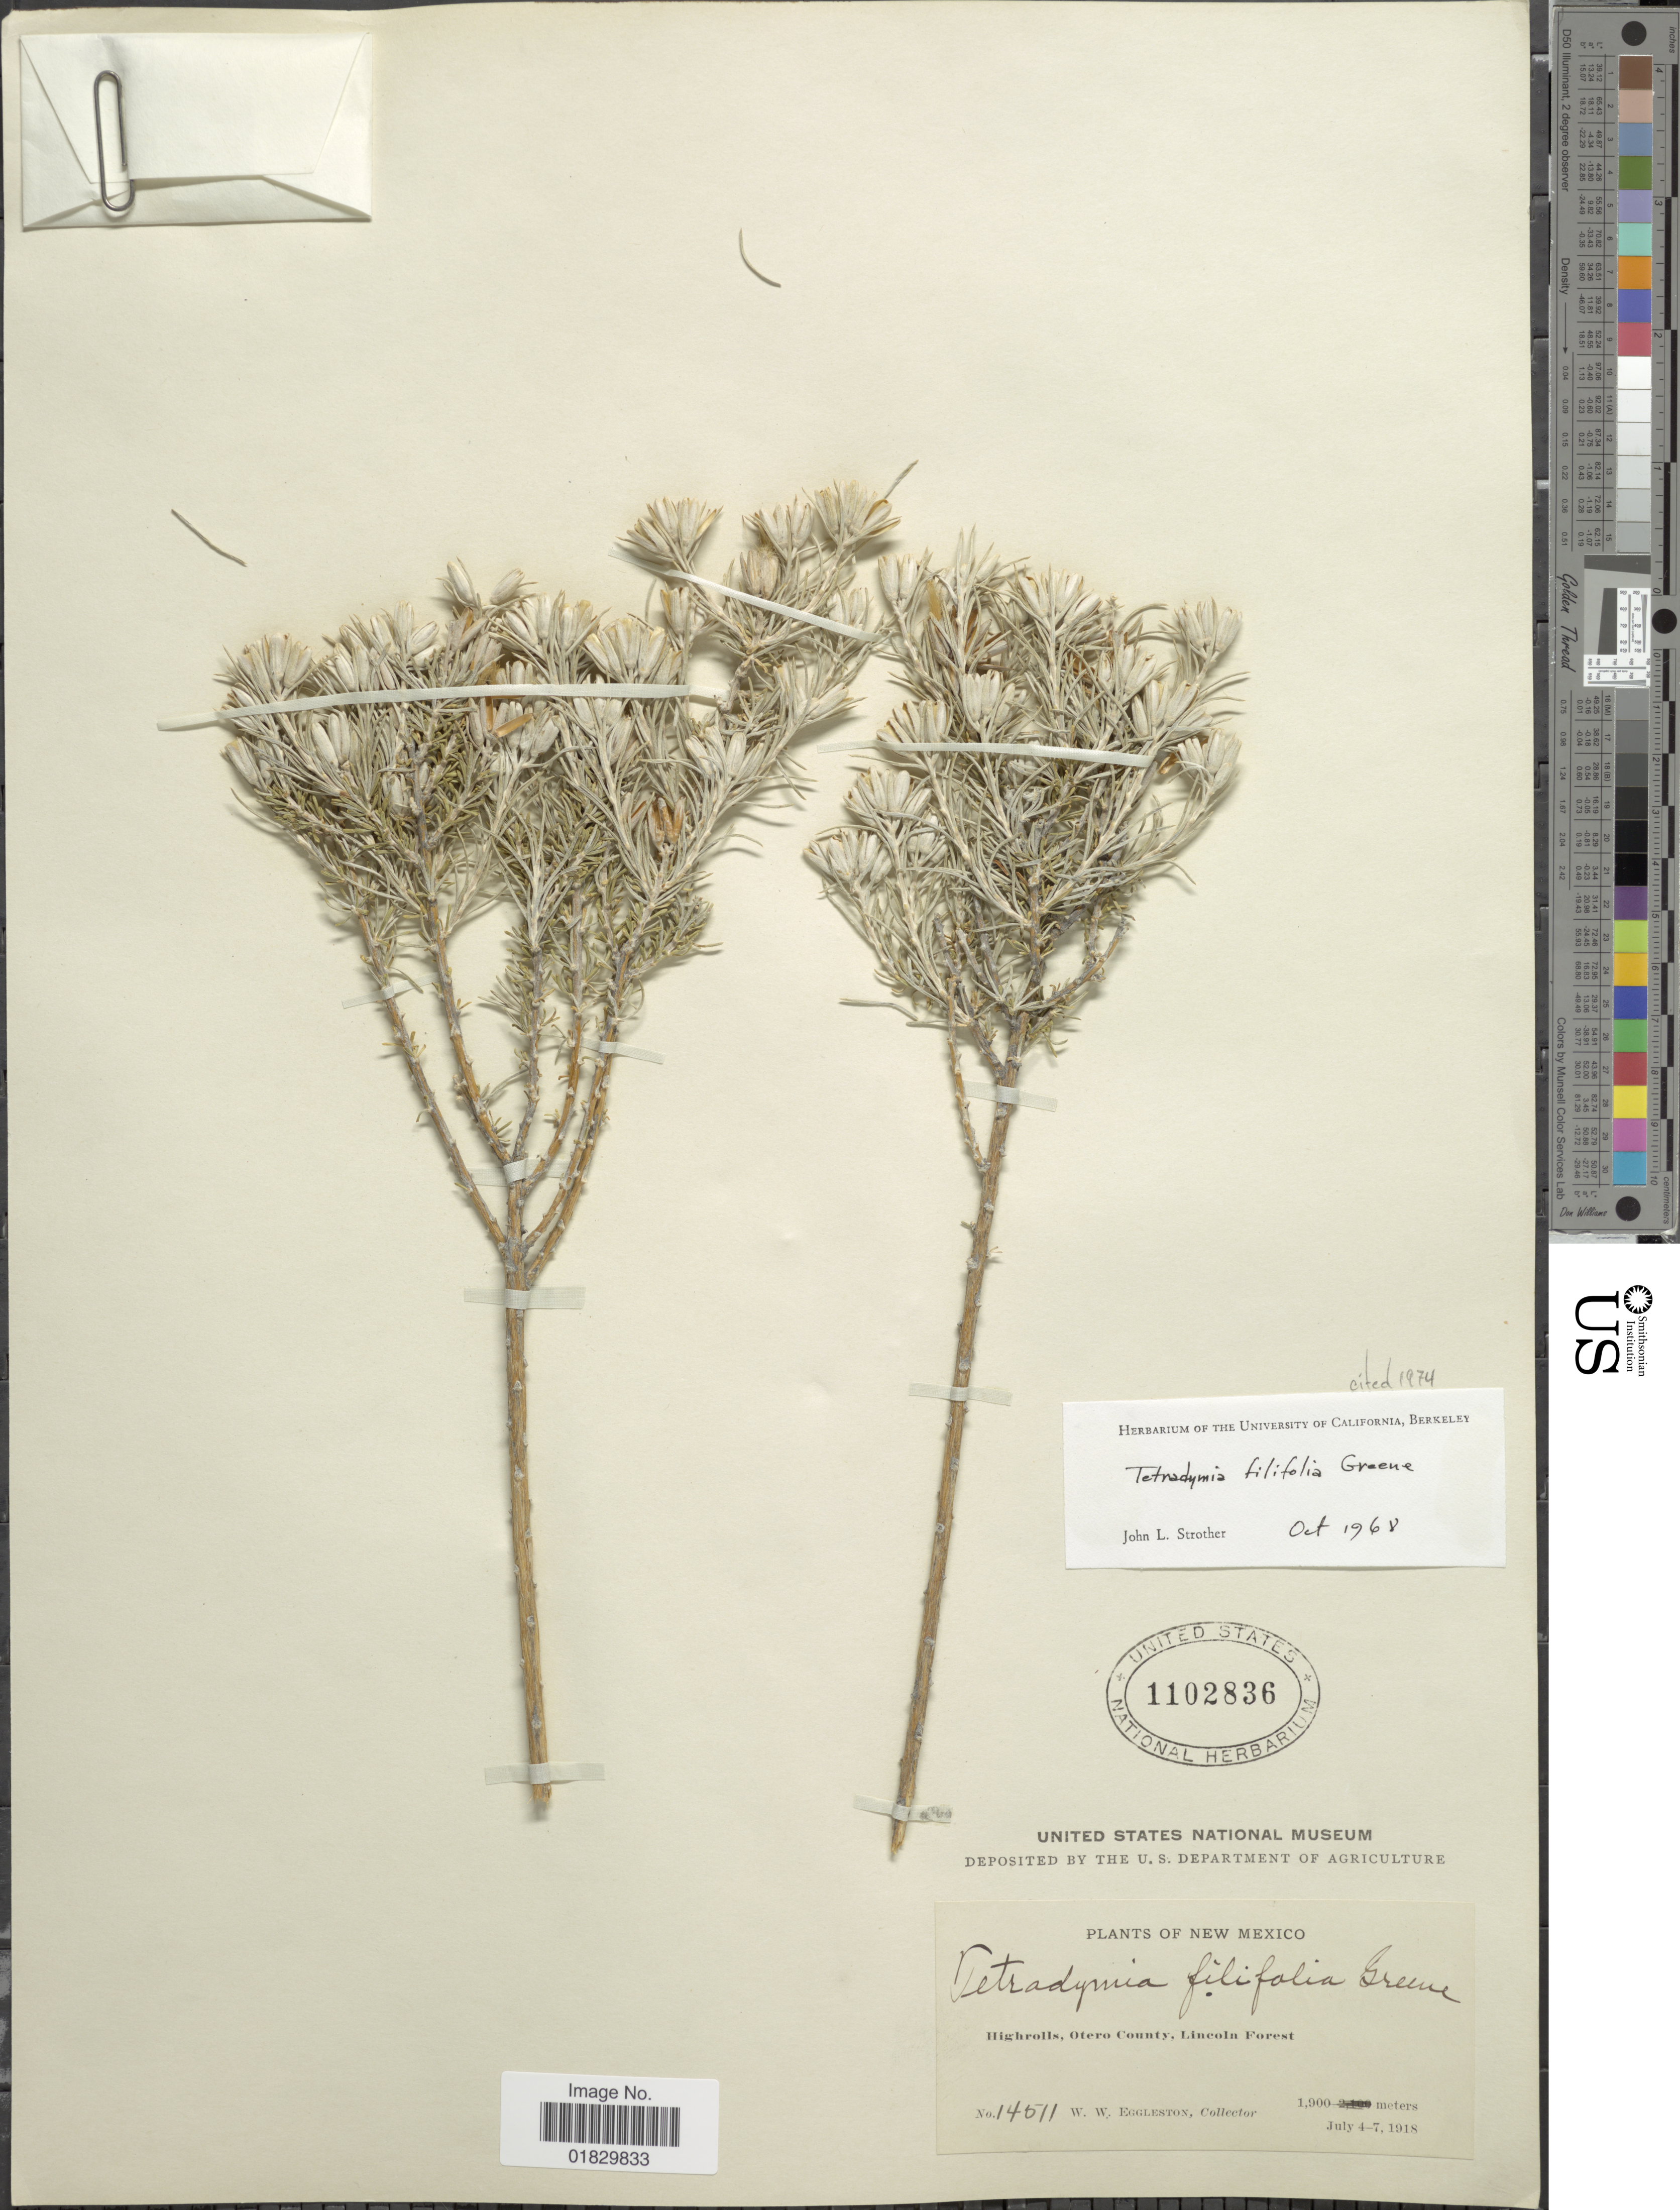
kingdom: Plantae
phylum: Tracheophyta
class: Magnoliopsida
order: Asterales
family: Asteraceae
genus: Tetradymia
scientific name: Tetradymia filifolia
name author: Greene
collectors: W. W. Eggleston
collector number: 14511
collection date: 1918-07-04/1918-07-07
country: United States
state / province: New Mexico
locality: Highrolls, Otero County, Lincoln Forest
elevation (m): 1900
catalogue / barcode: US 1102836